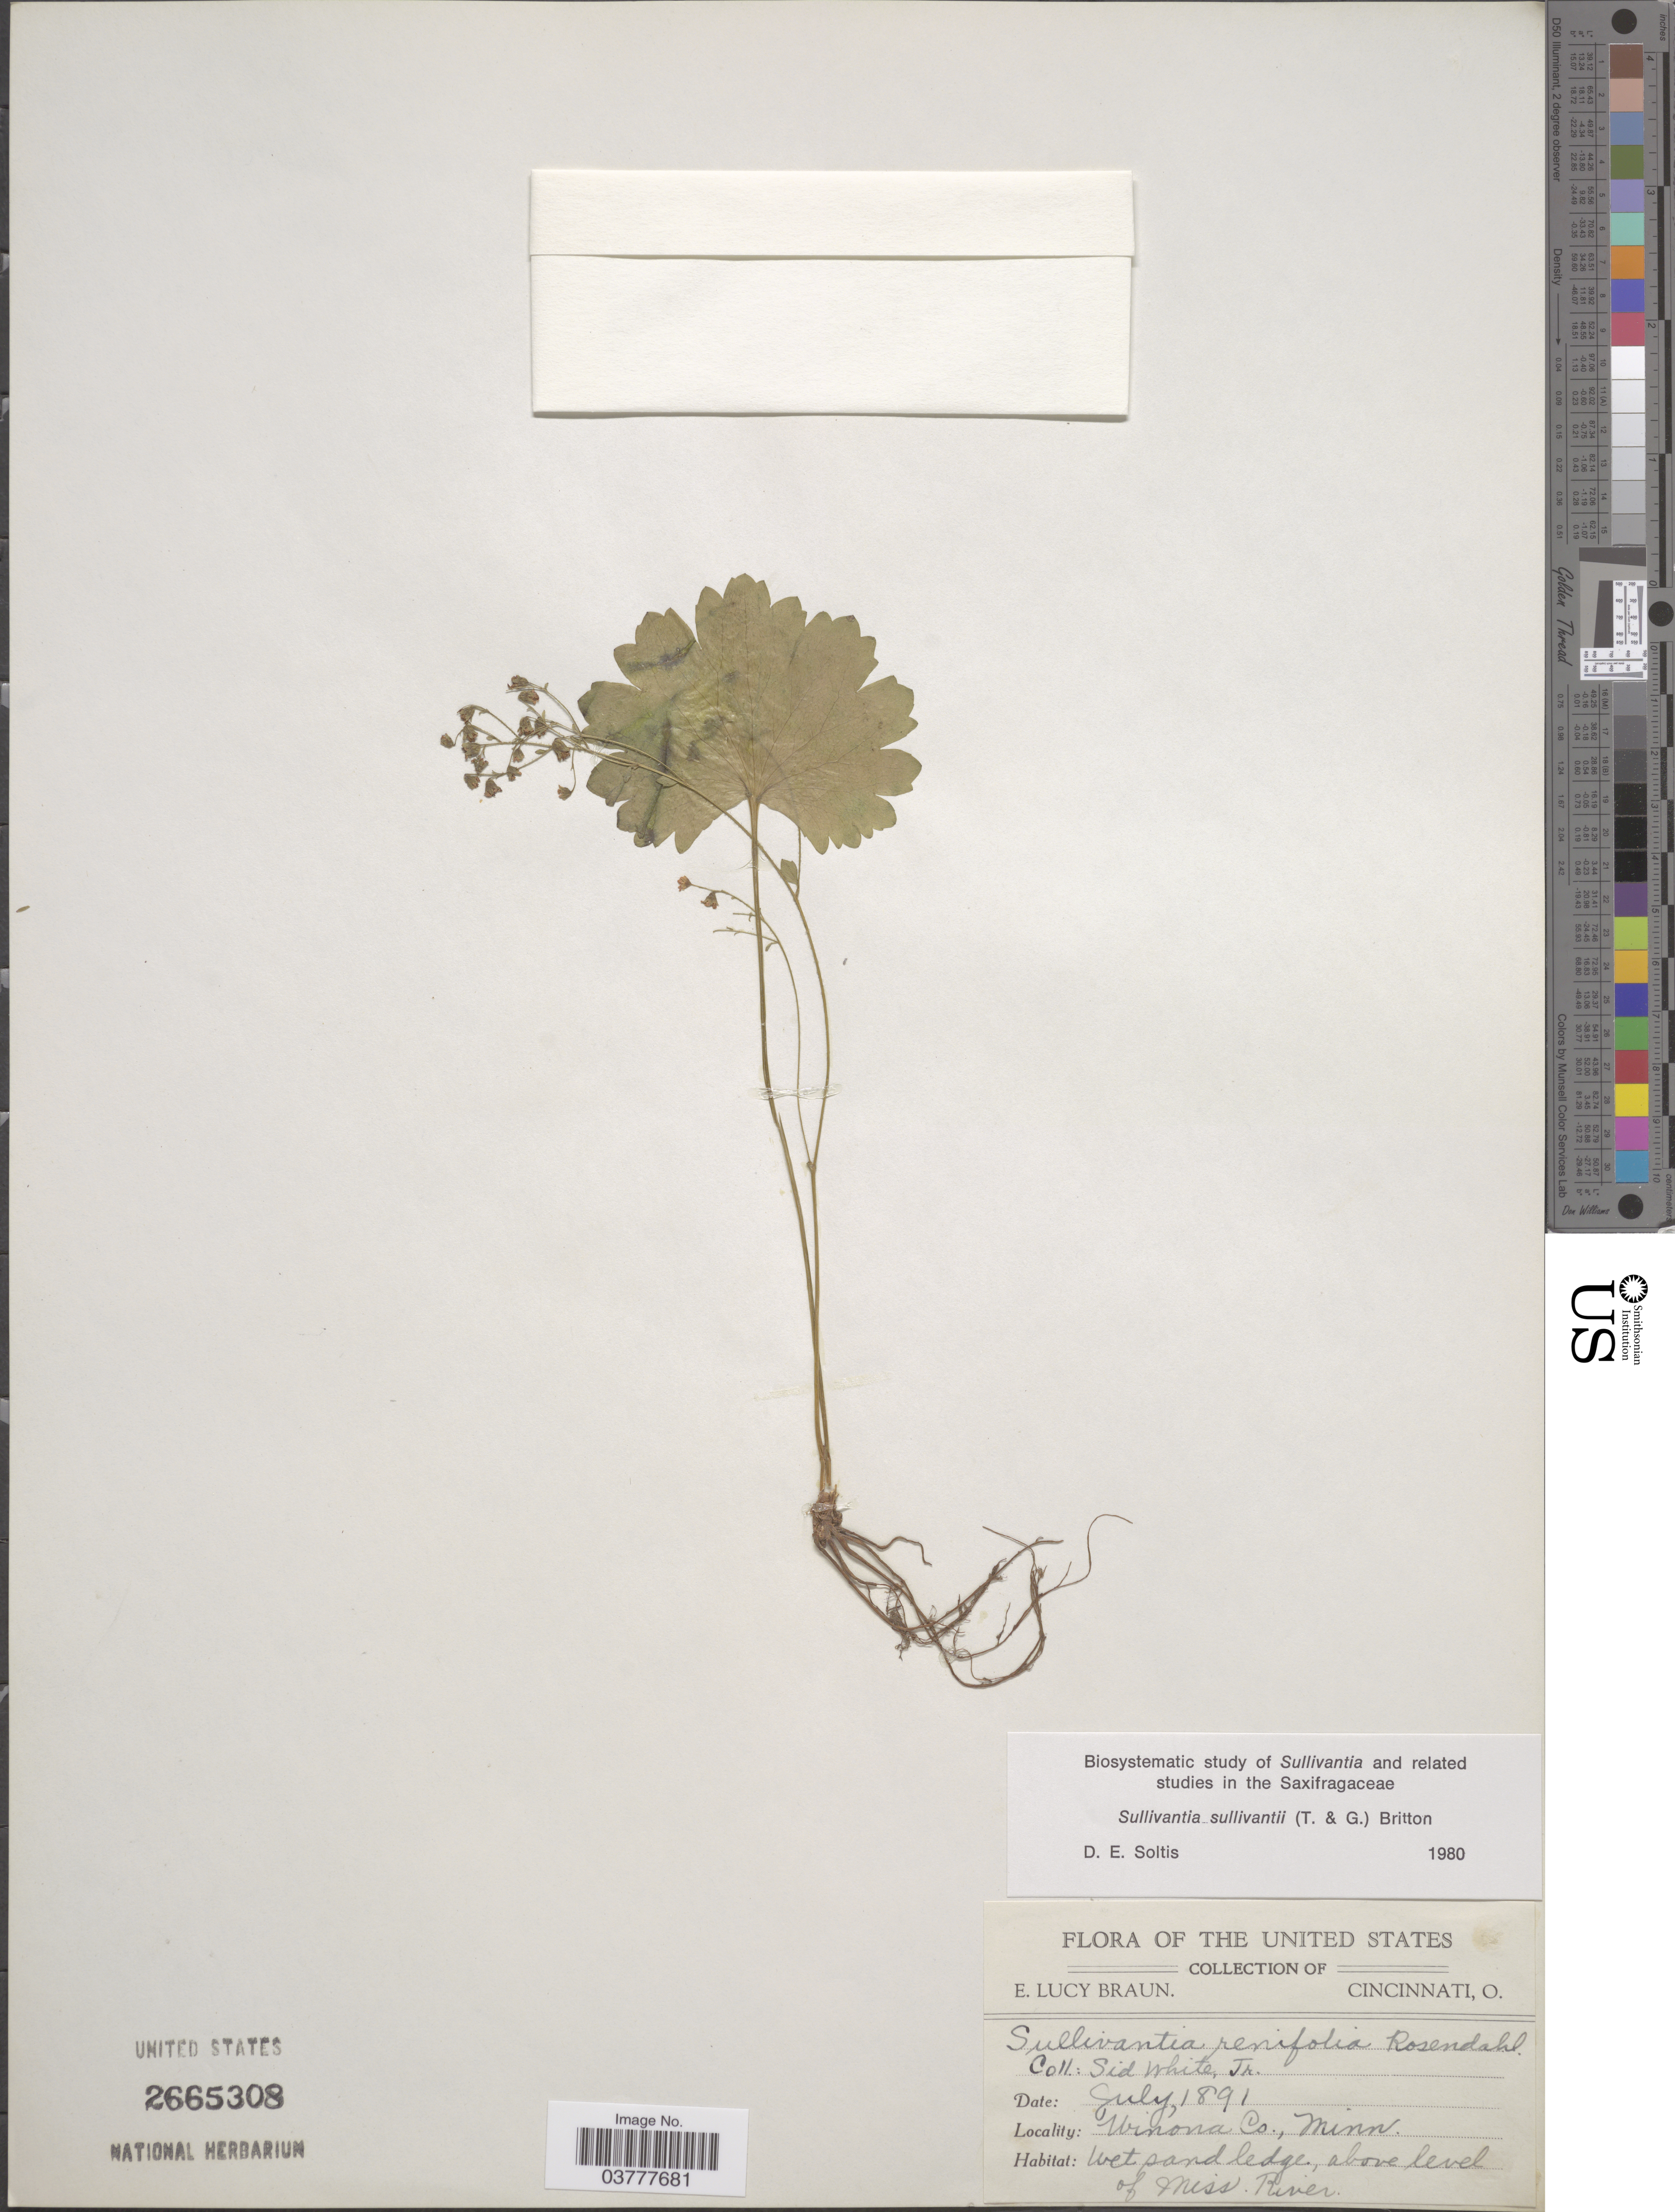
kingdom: Plantae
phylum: Tracheophyta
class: Magnoliopsida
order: Saxifragales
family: Saxifragaceae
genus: Sullivantia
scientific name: Sullivantia sullivantii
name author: (Torr. & A. Gray) Britton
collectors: S. White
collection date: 1891-07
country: United States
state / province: Minnesota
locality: Winona Co. Wet pond ledge, above level of Miss. River.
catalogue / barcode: US 2665308